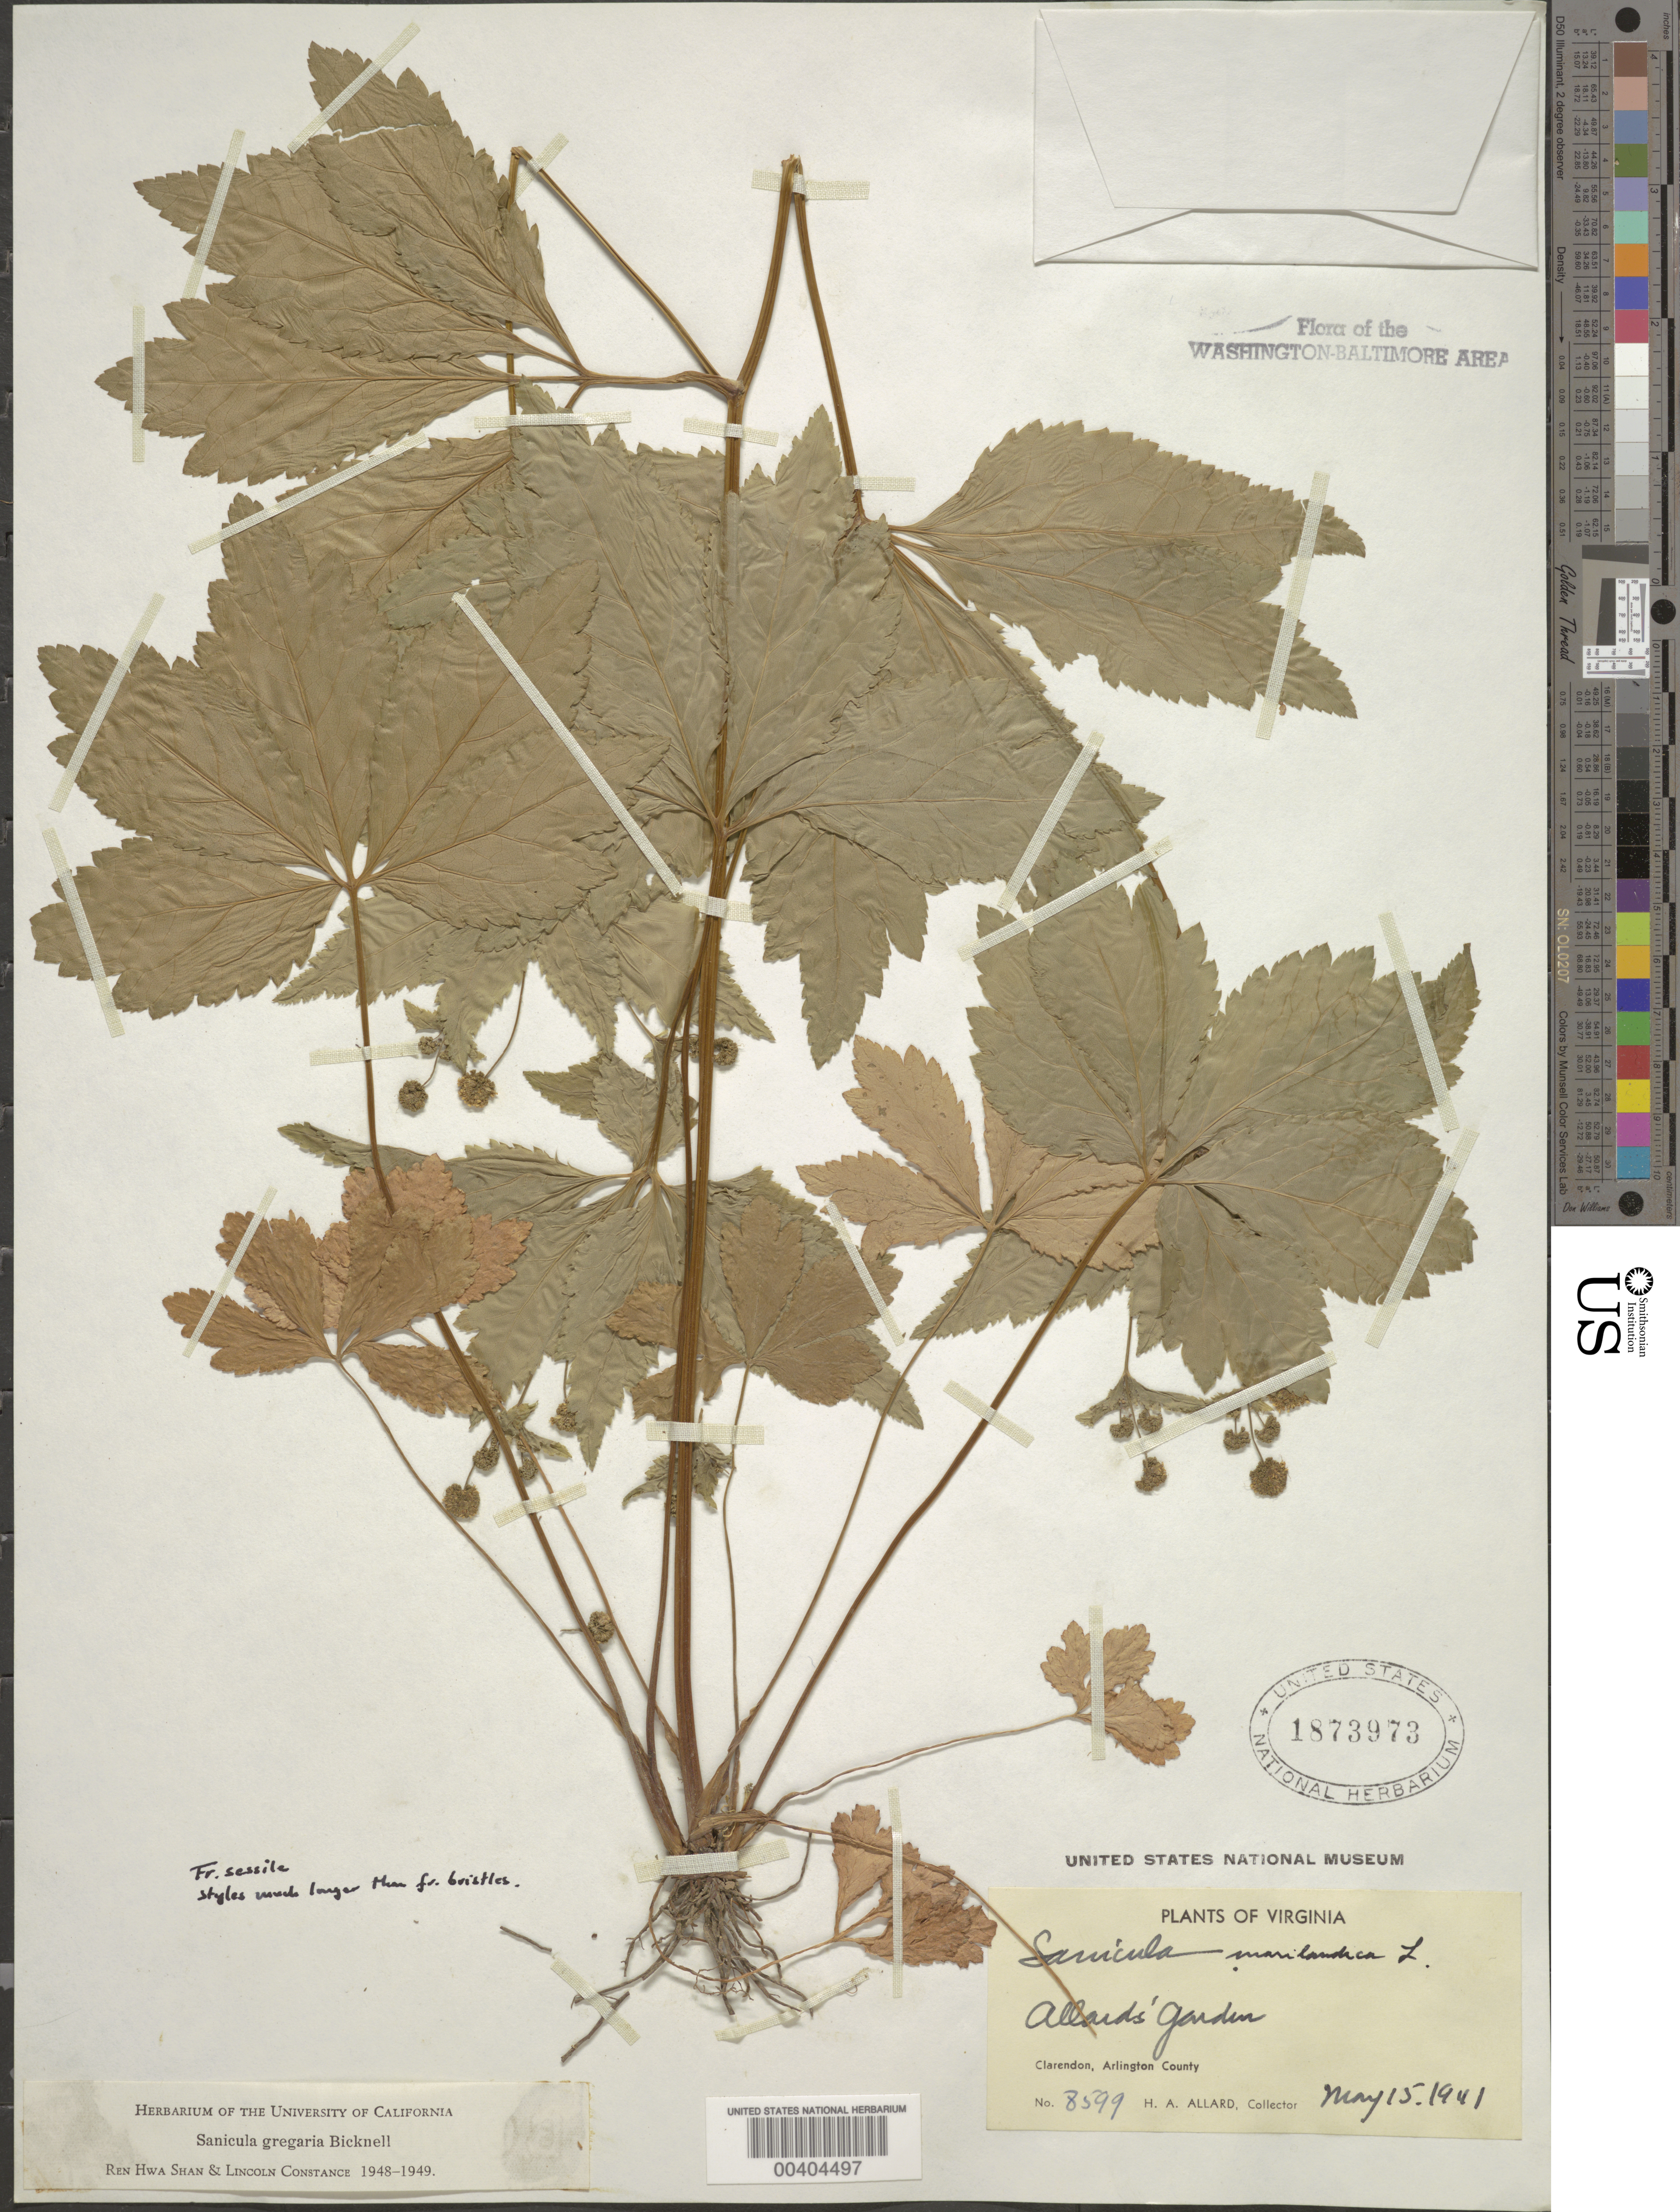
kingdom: Plantae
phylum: Tracheophyta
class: Magnoliopsida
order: Apiales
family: Apiaceae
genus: Sanicula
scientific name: Sanicula odorata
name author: (Raf.) Pryer & Phillippe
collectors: H. A. Allard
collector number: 8599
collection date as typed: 15 May 1941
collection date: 1941-05-15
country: United States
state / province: Virginia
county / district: Arlington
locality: Arlington, 3000, 7th Street, Allards garden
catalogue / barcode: US 1873973